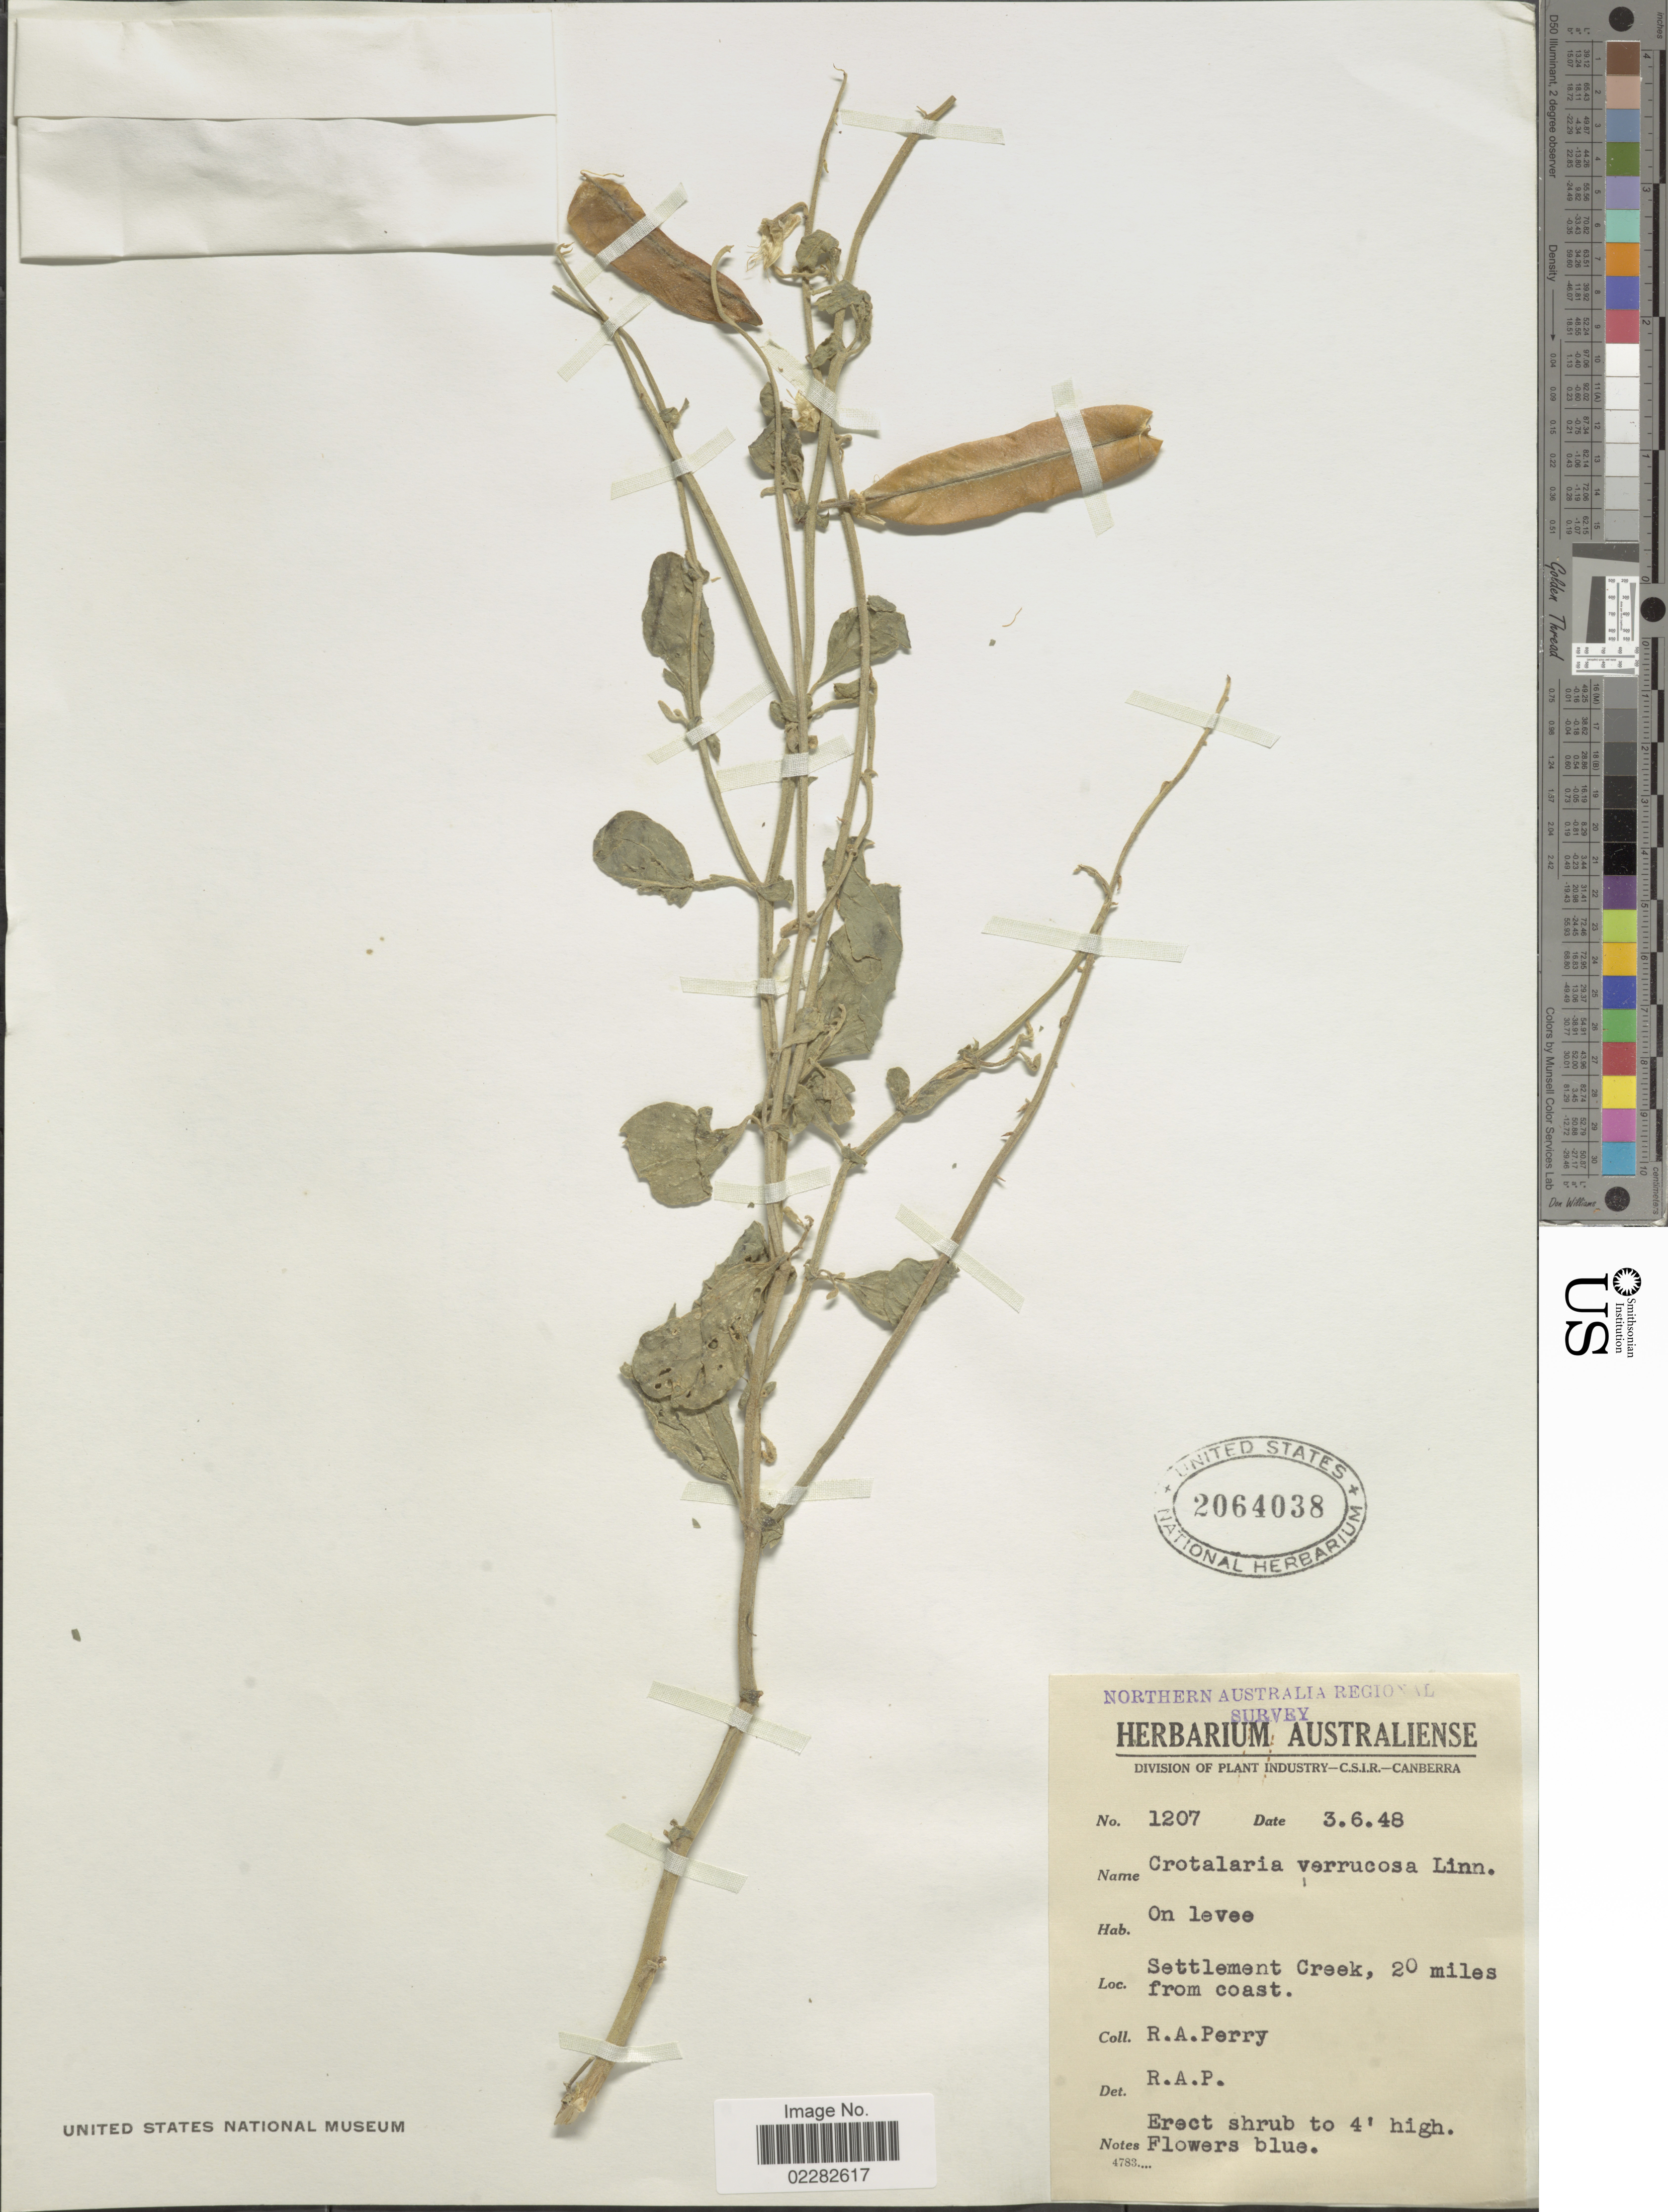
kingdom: Plantae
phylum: Tracheophyta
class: Magnoliopsida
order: Fabales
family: Fabaceae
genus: Crotalaria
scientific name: Crotalaria verrucosa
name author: L.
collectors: Perry, R. A.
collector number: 1207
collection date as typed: Transcribed d/m/y: 3/6/48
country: Australia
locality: Northern Australia, on levee, Settlement Creek, 20 miles from coast.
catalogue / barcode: US 2064038